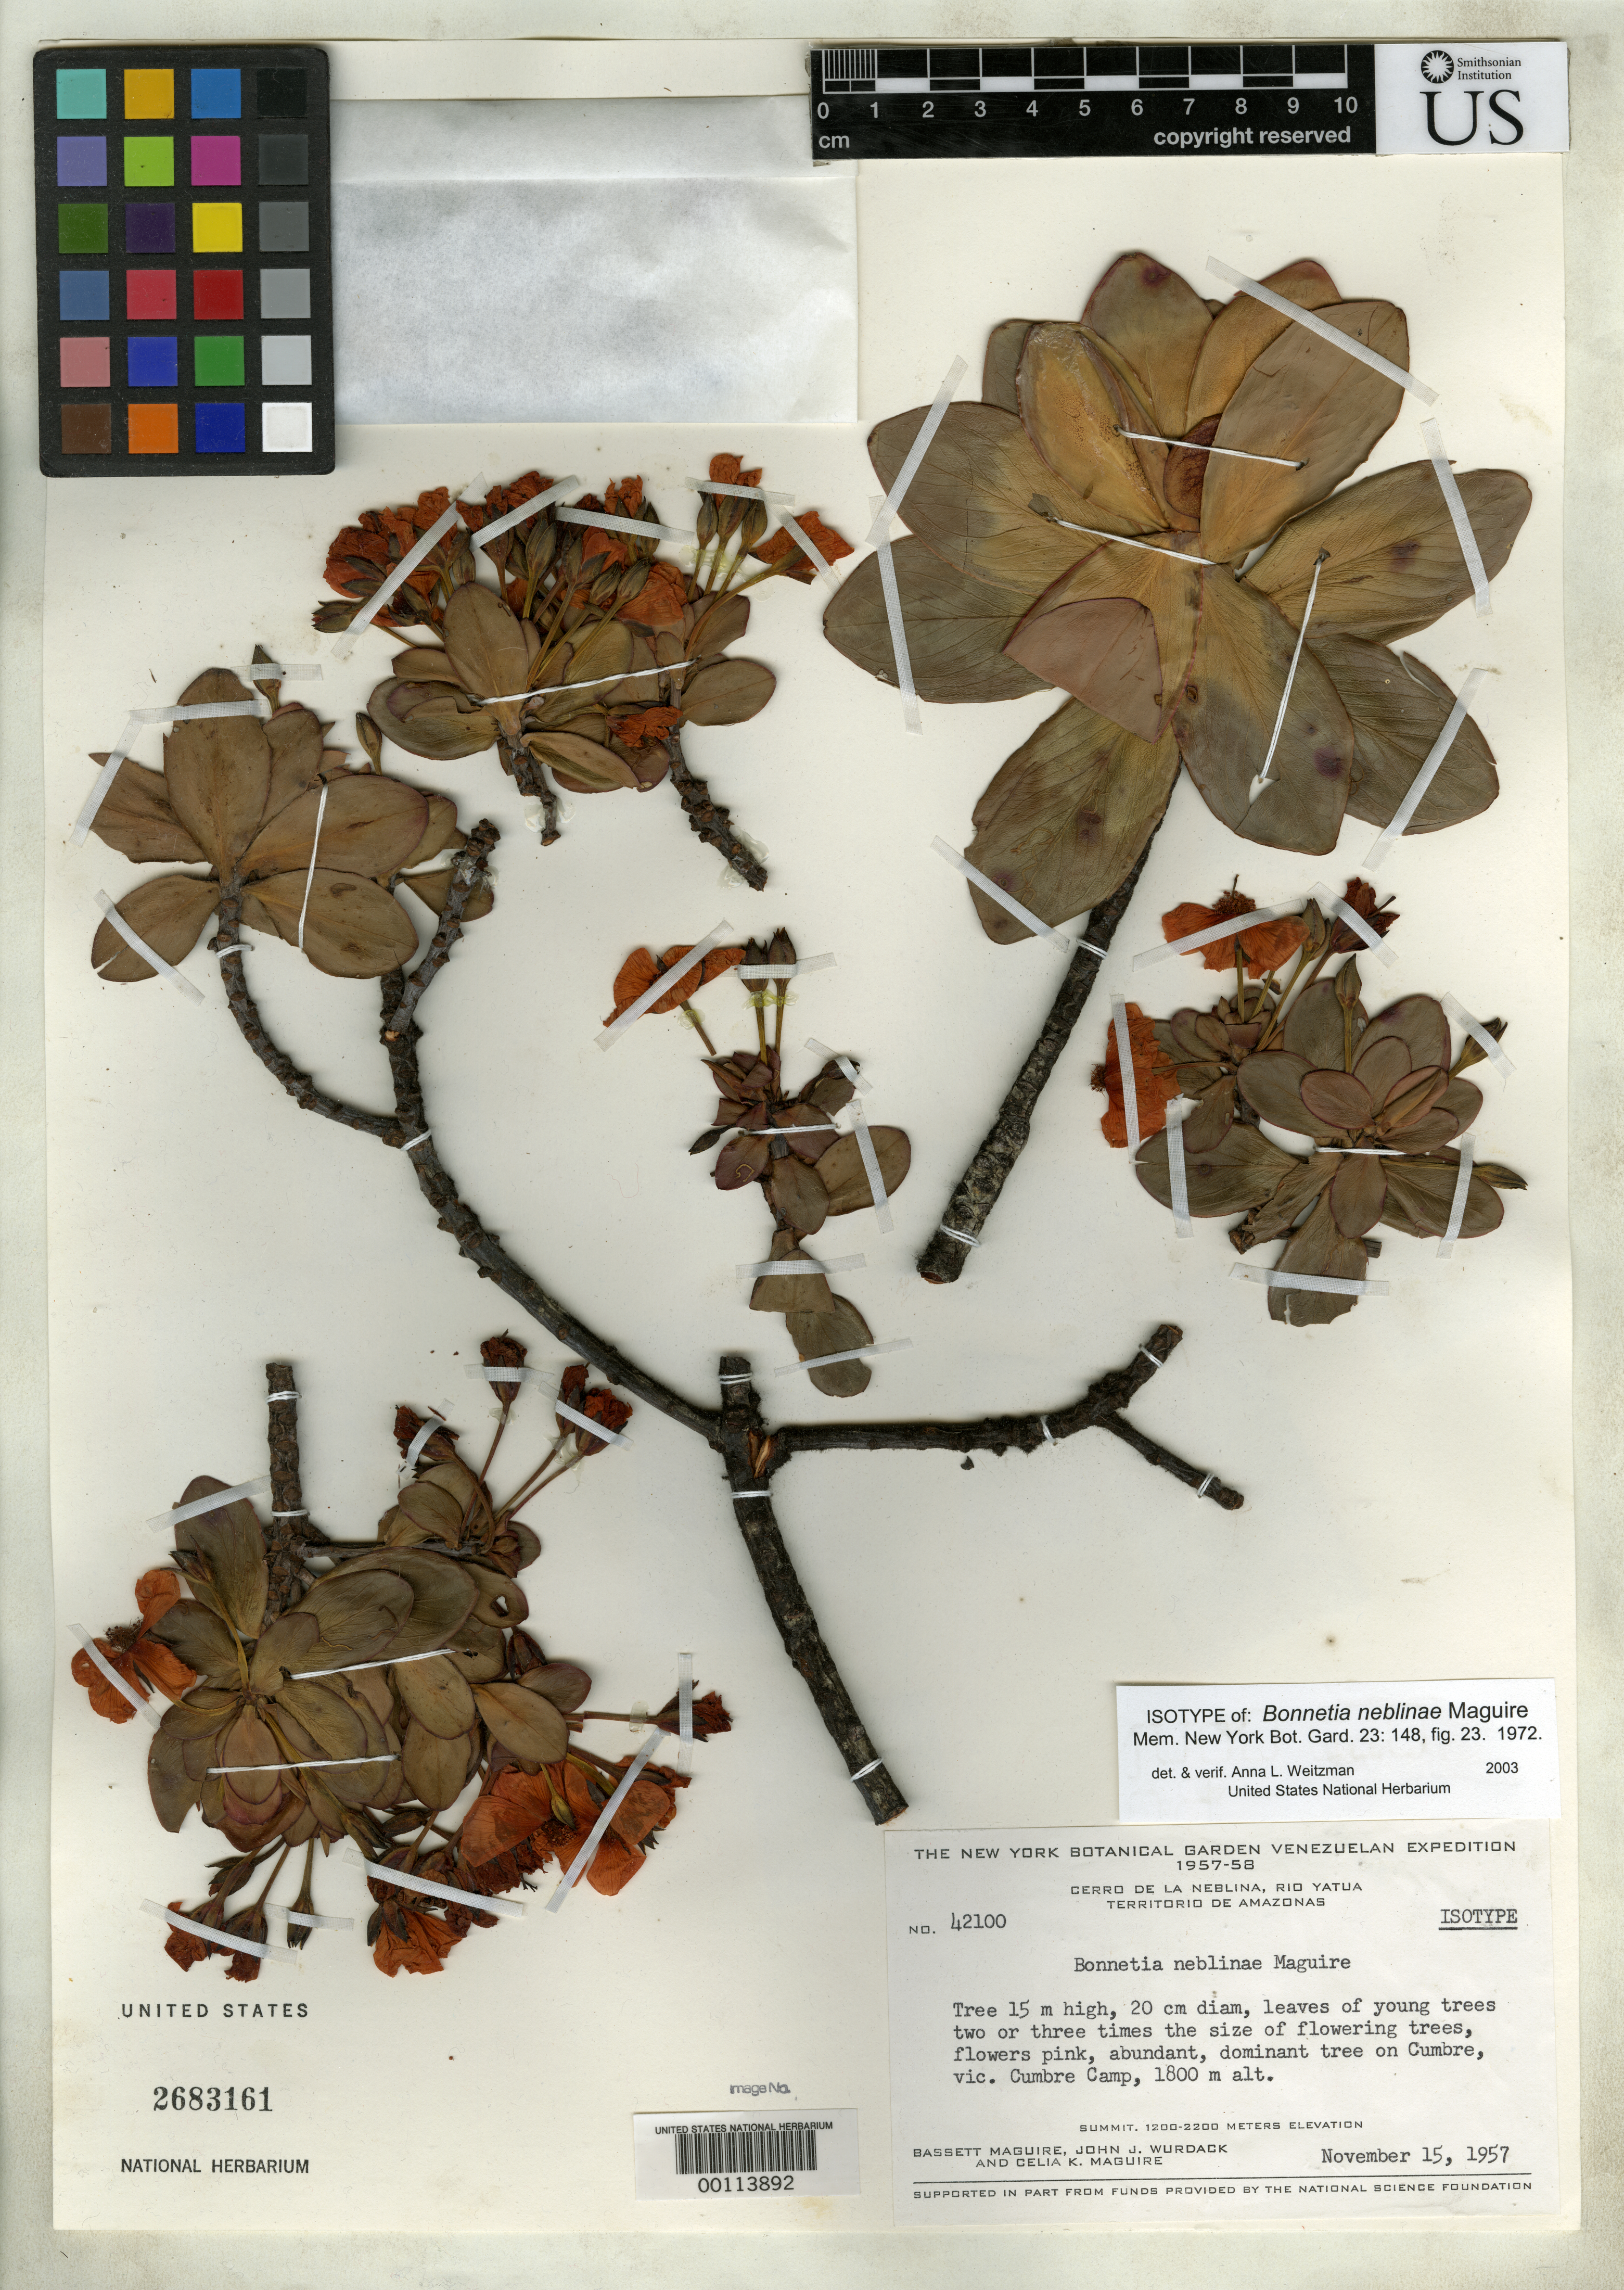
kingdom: Plantae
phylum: Tracheophyta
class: Magnoliopsida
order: Malpighiales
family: Bonnetiaceae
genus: Bonnetia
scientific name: Bonnetia neblinensis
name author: Steyerm.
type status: Isotype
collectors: B. Maguire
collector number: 42100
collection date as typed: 15 Nov 1957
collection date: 1957-11-15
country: Venezuela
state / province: Amazonas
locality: Cerro de La Neblina, Rio Yatua near Cumbre camp.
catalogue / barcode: US 2683161